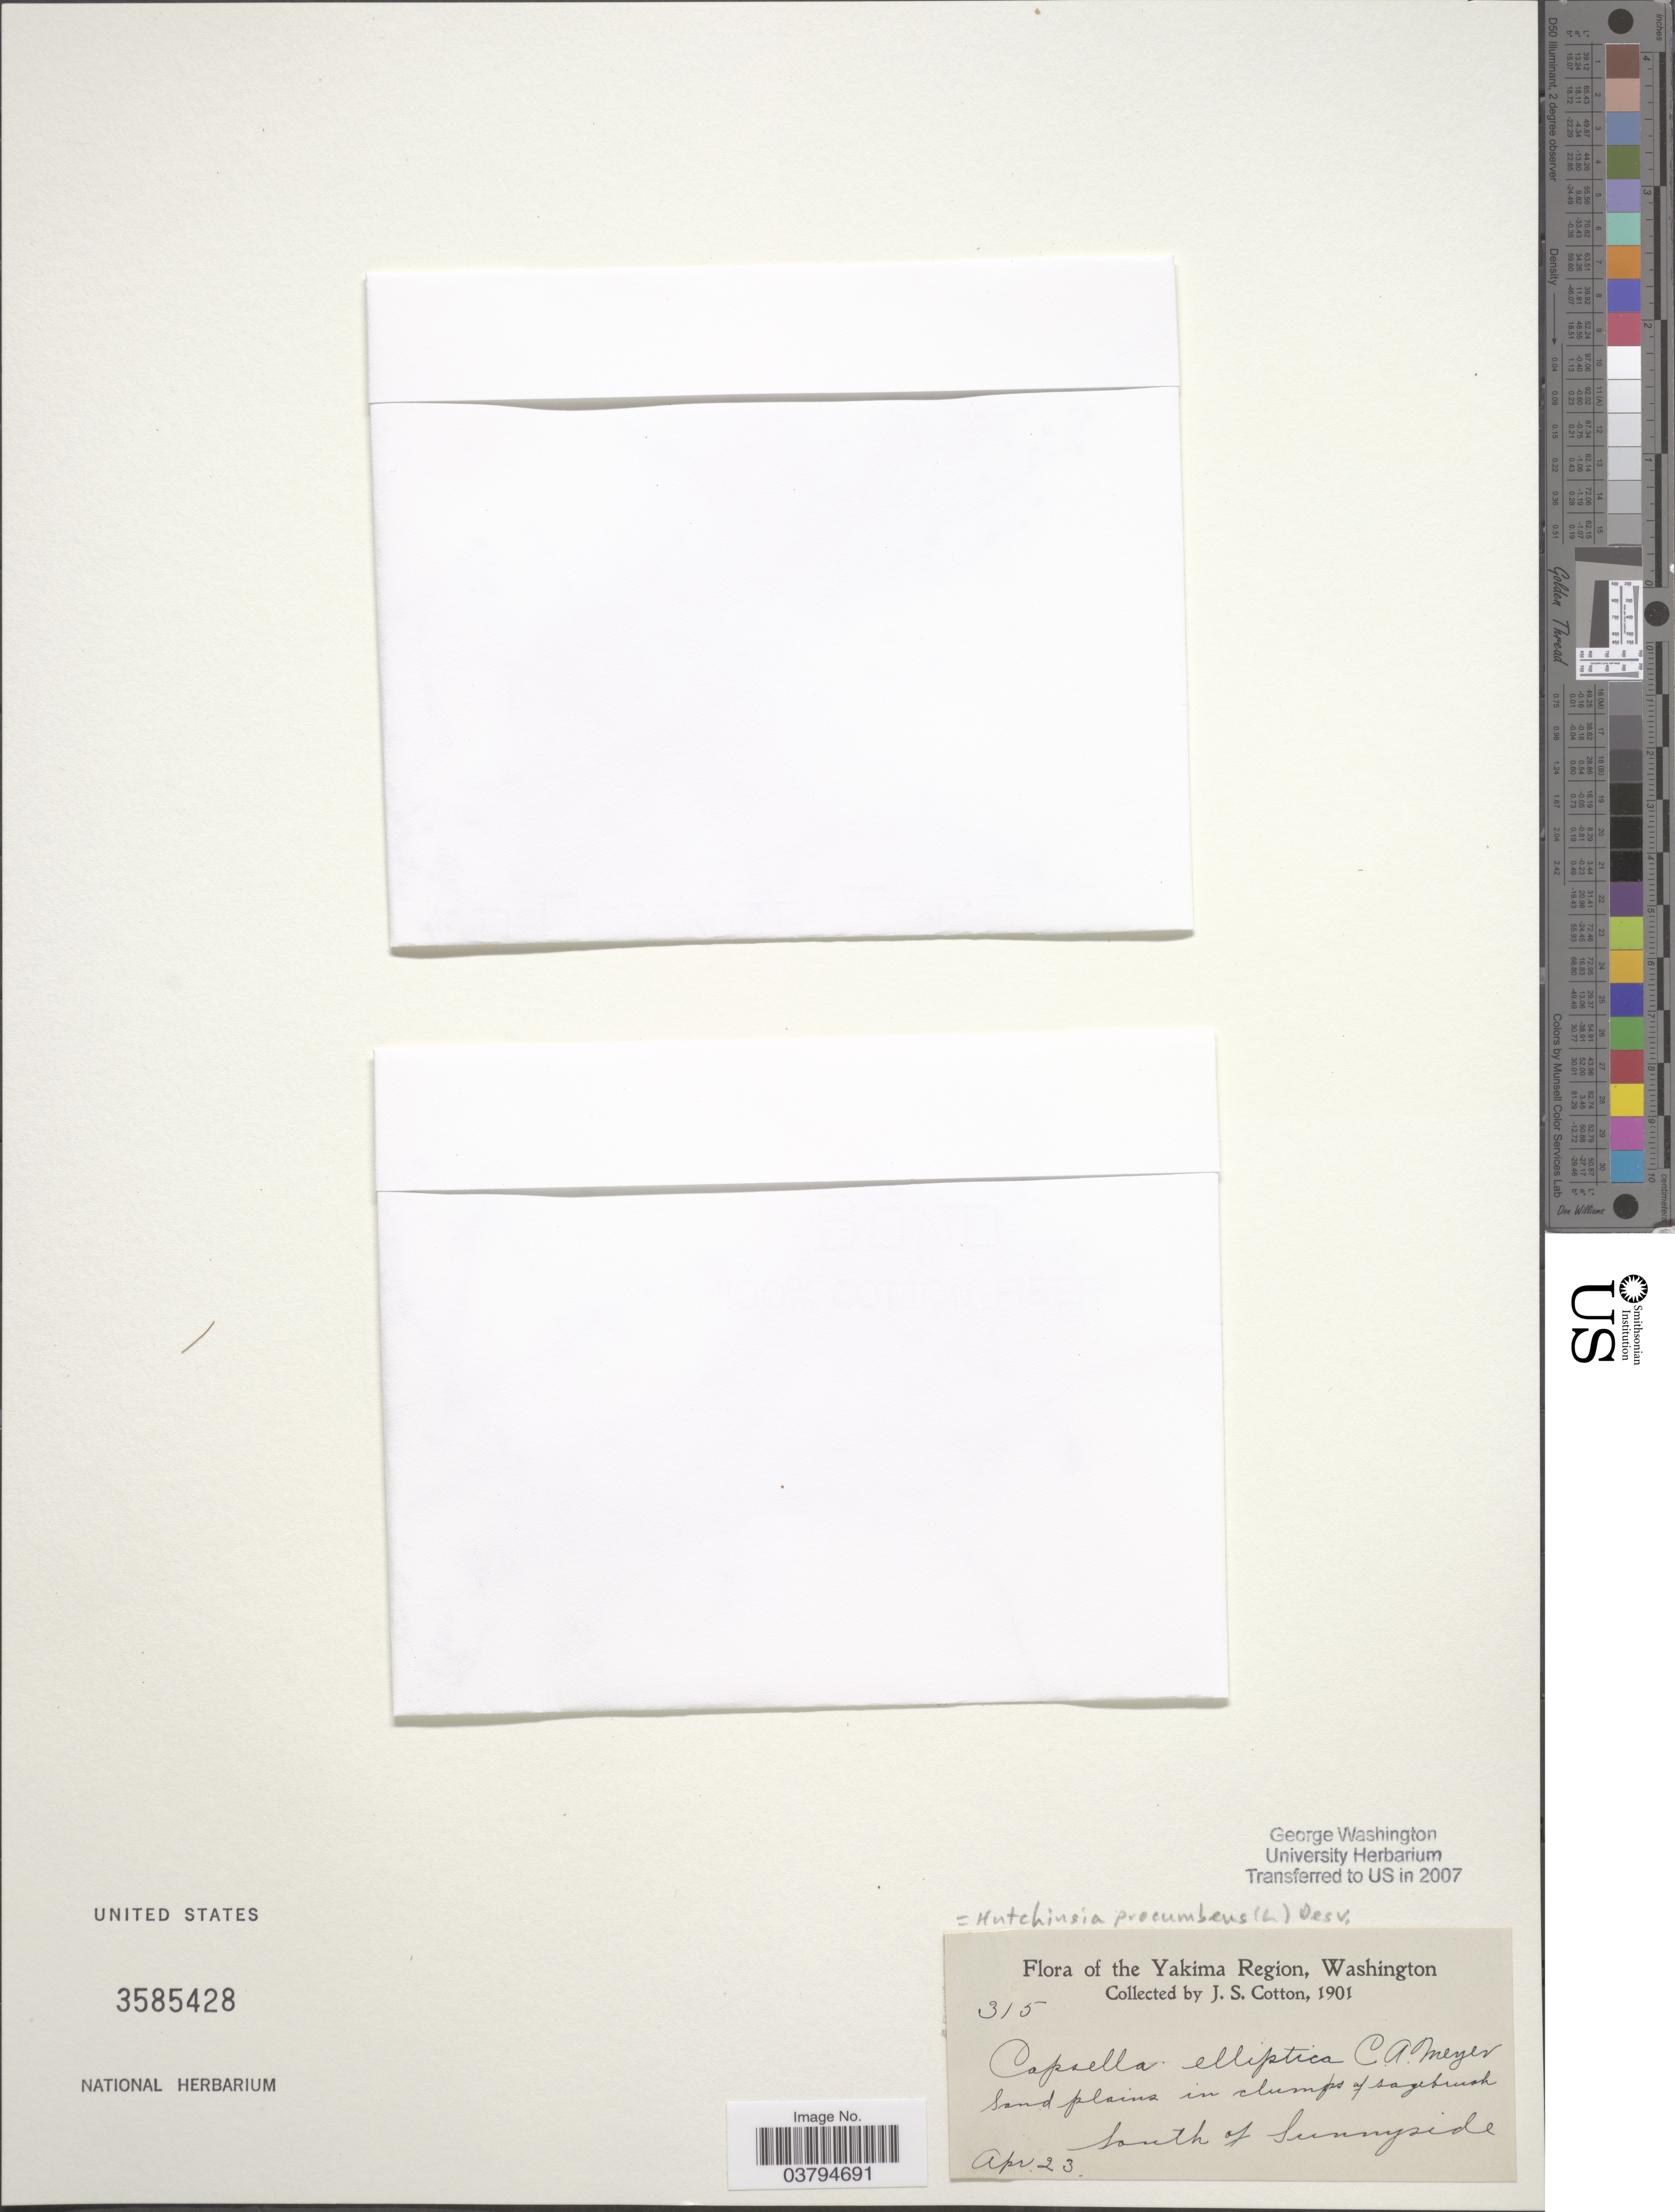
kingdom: Plantae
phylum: Tracheophyta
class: Magnoliopsida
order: Brassicales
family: Brassicaceae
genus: Hornungia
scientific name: Hornungia procumbens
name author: (L.) Hayek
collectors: J. S. Cotton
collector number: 315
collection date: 1901-04-23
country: United States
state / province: Washington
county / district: Yakima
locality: The Yakima Region. South of Sunnyside.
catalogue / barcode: US 3585428